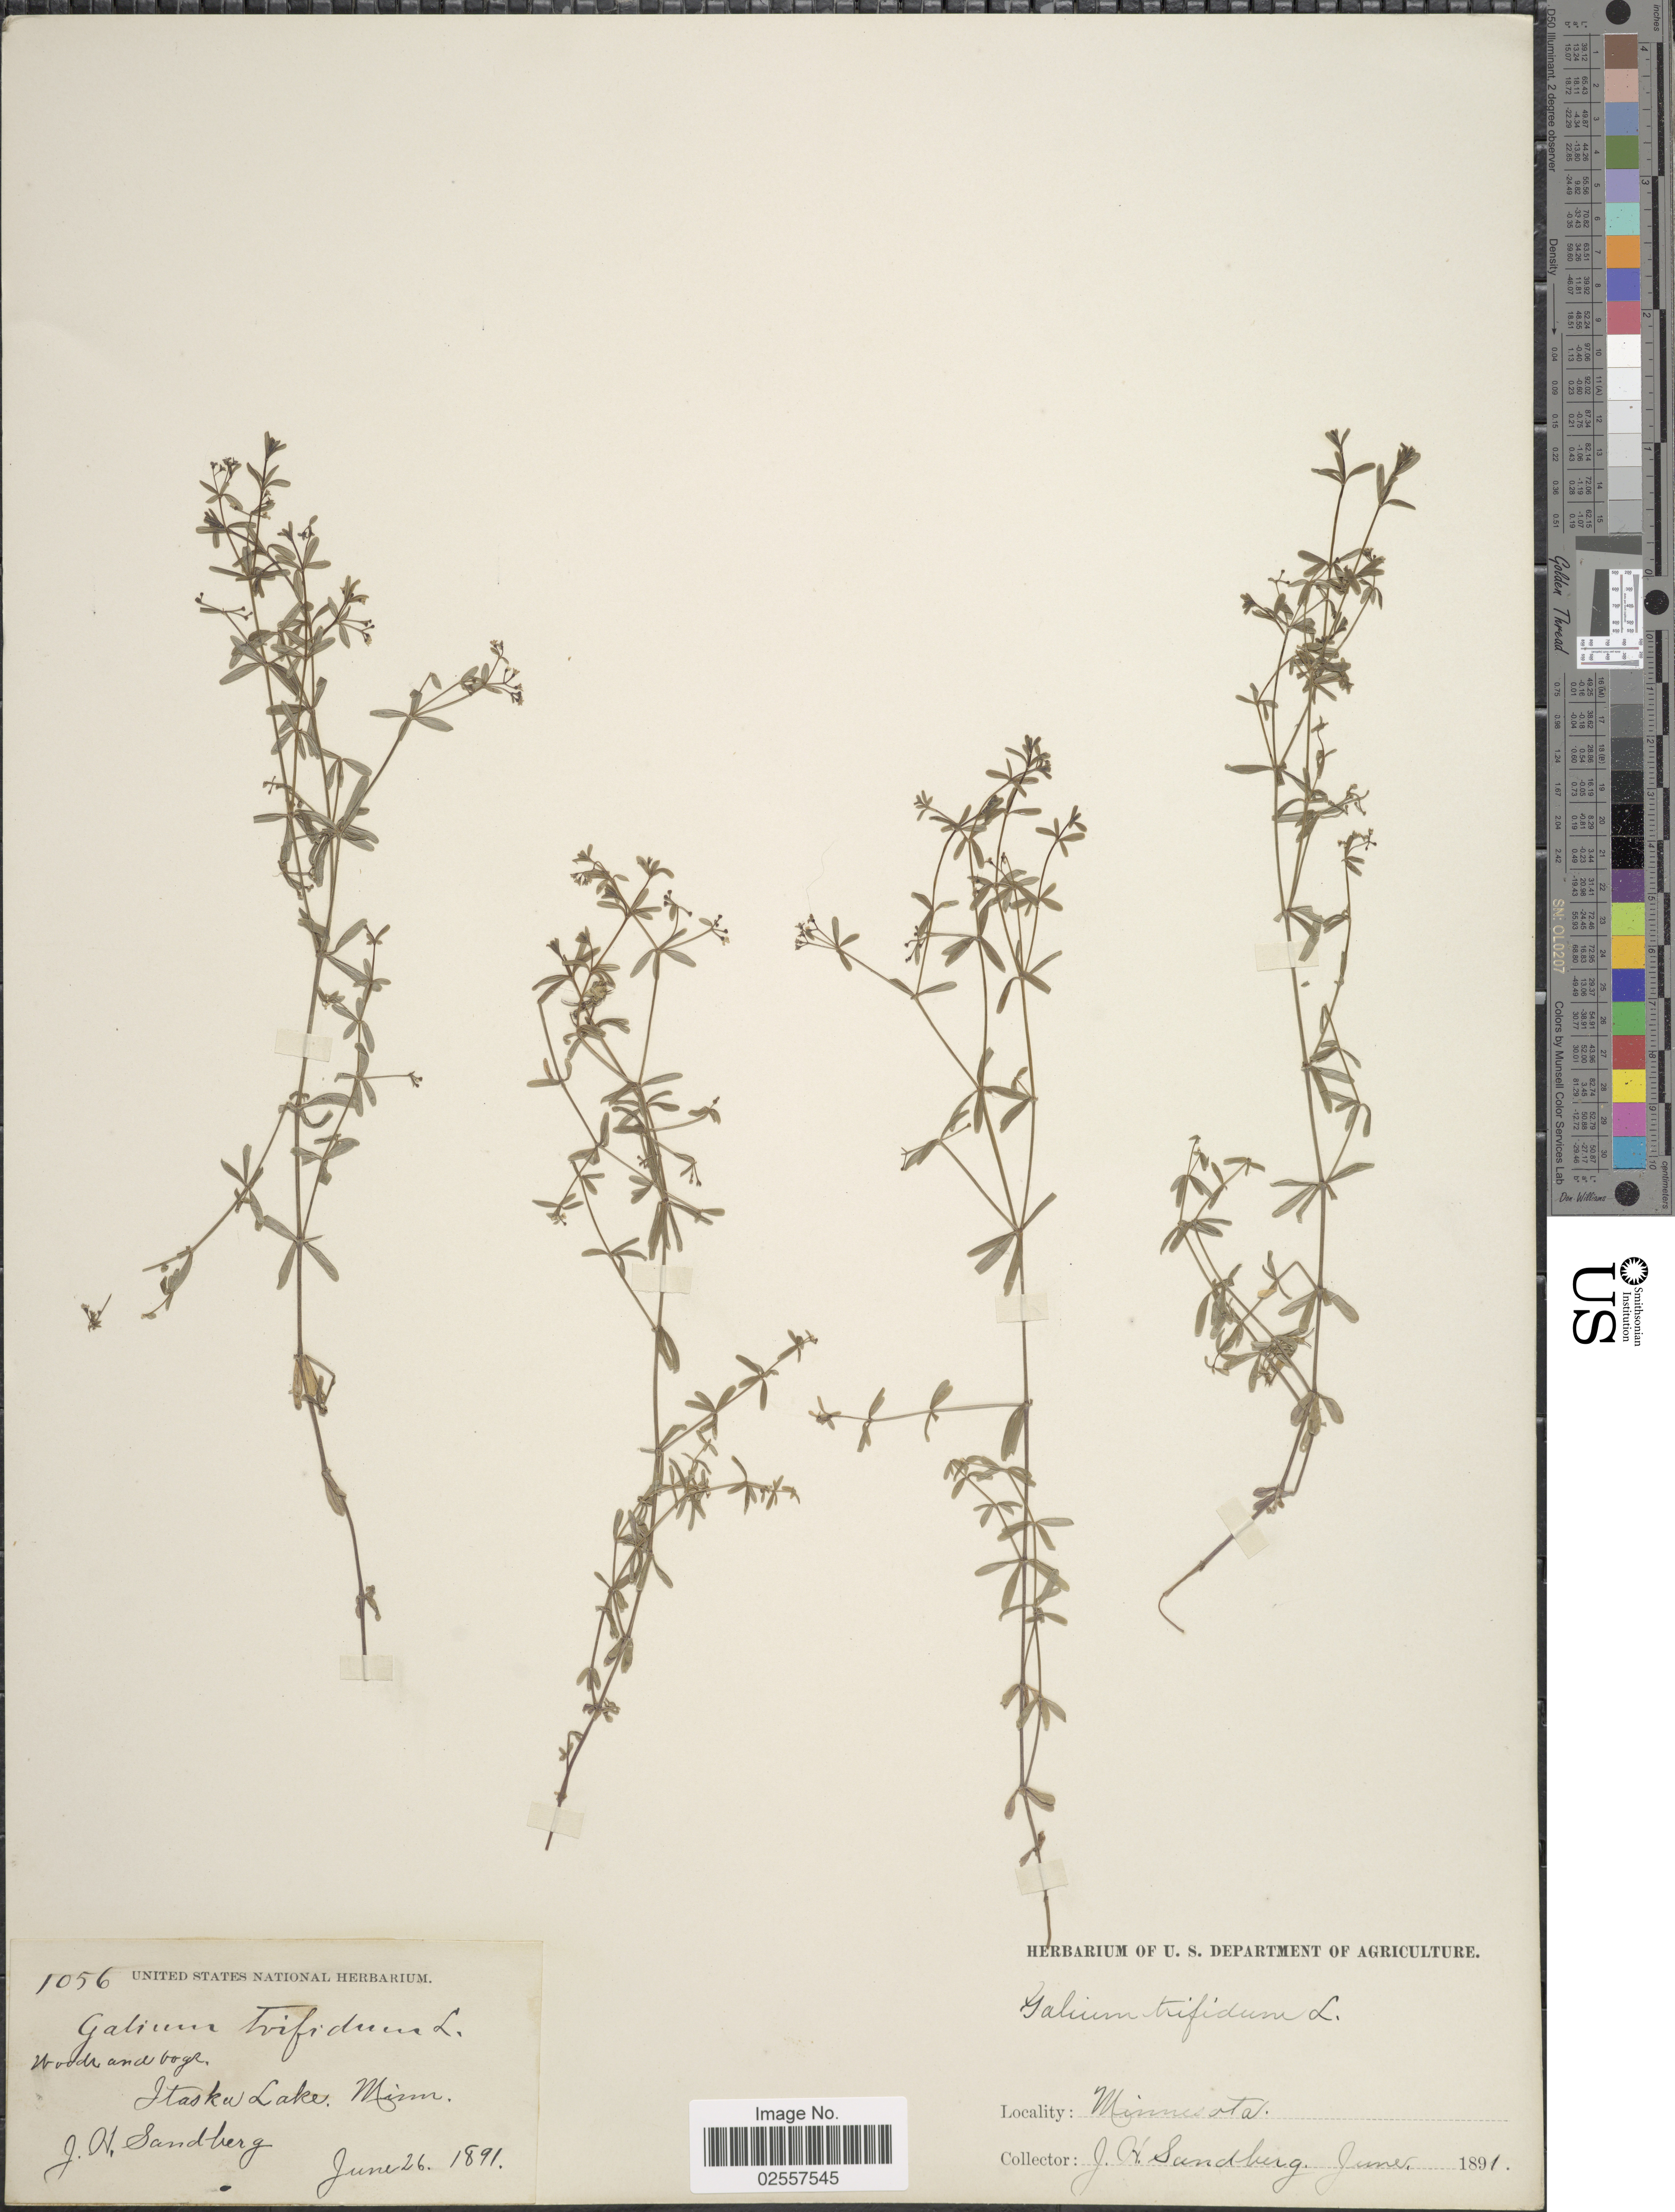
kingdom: Plantae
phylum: Tracheophyta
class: Magnoliopsida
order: Gentianales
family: Rubiaceae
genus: Galium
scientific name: Galium claytoni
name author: Michx.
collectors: J. H. Sandberg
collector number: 1056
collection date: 1891-06-26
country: United States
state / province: Minnesota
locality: Woods and bogs, Itasca Lake